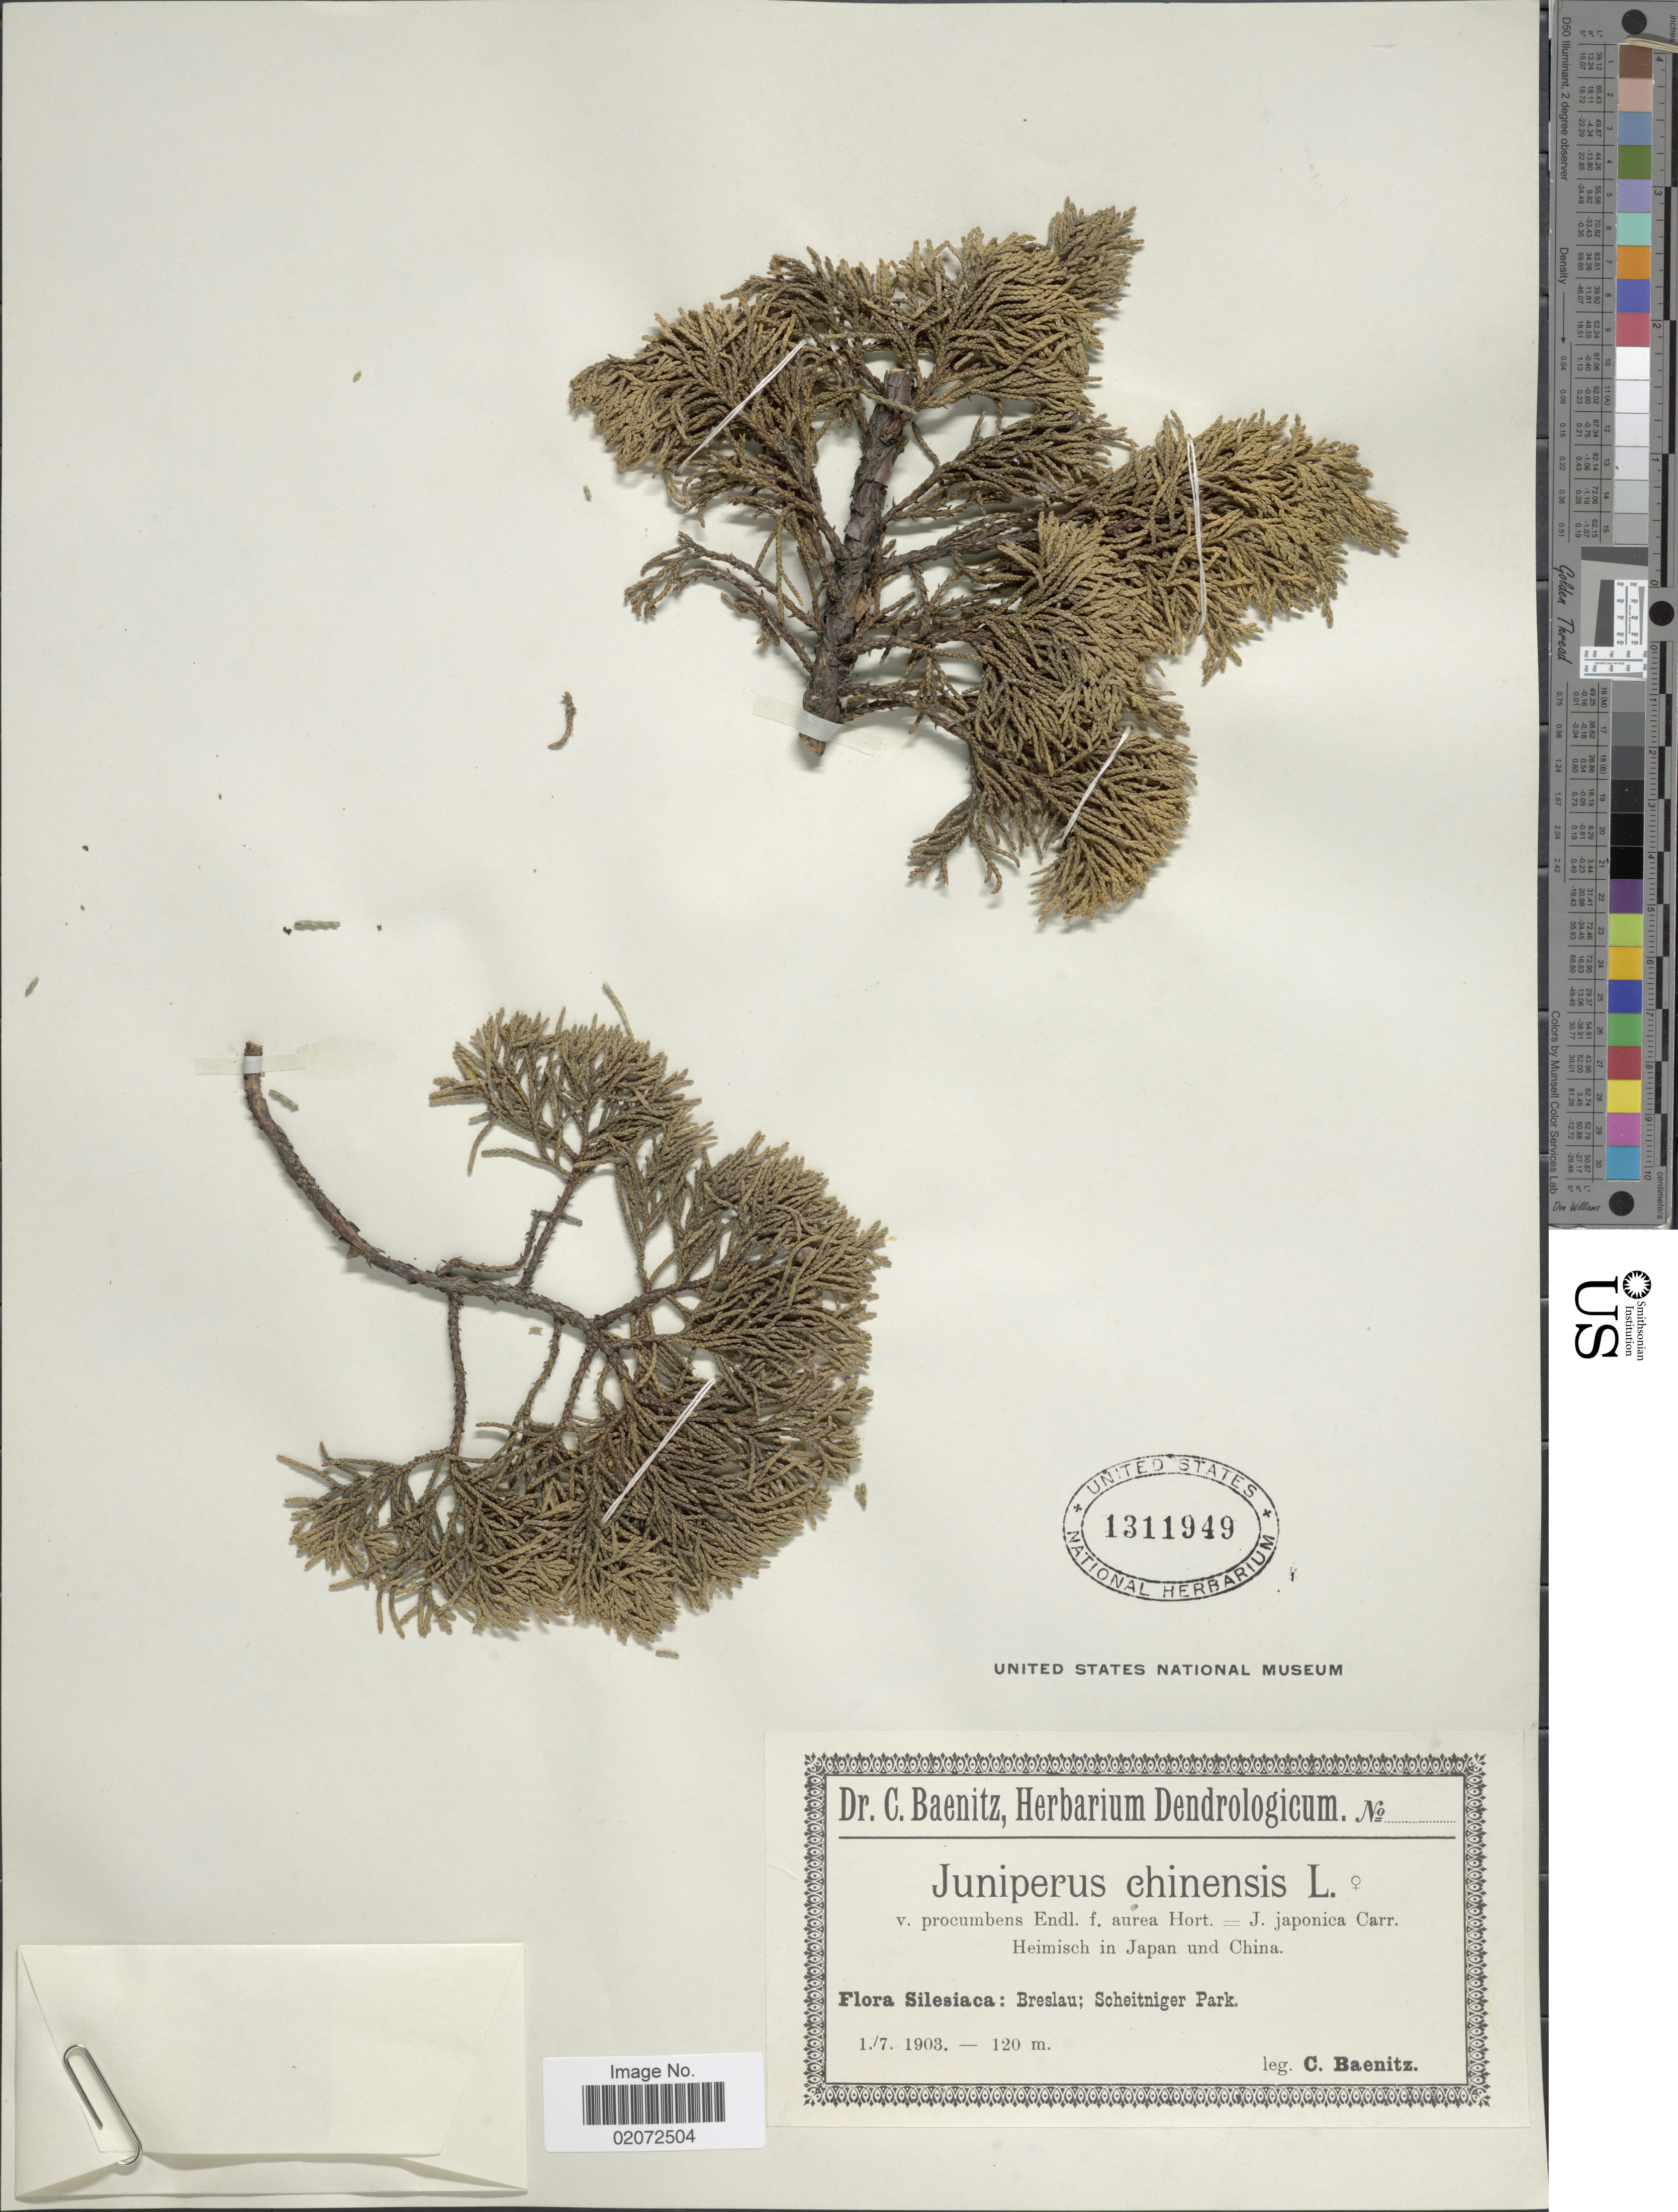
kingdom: Plantae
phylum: Tracheophyta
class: Pinopsida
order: Pinales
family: Cupressaceae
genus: Juniperus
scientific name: Juniperus chinensis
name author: L.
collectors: C. G. Baenitz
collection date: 1903-07-01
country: Poland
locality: Silesiaca: Breslau; Sceitniger Park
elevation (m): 120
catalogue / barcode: US 1311949